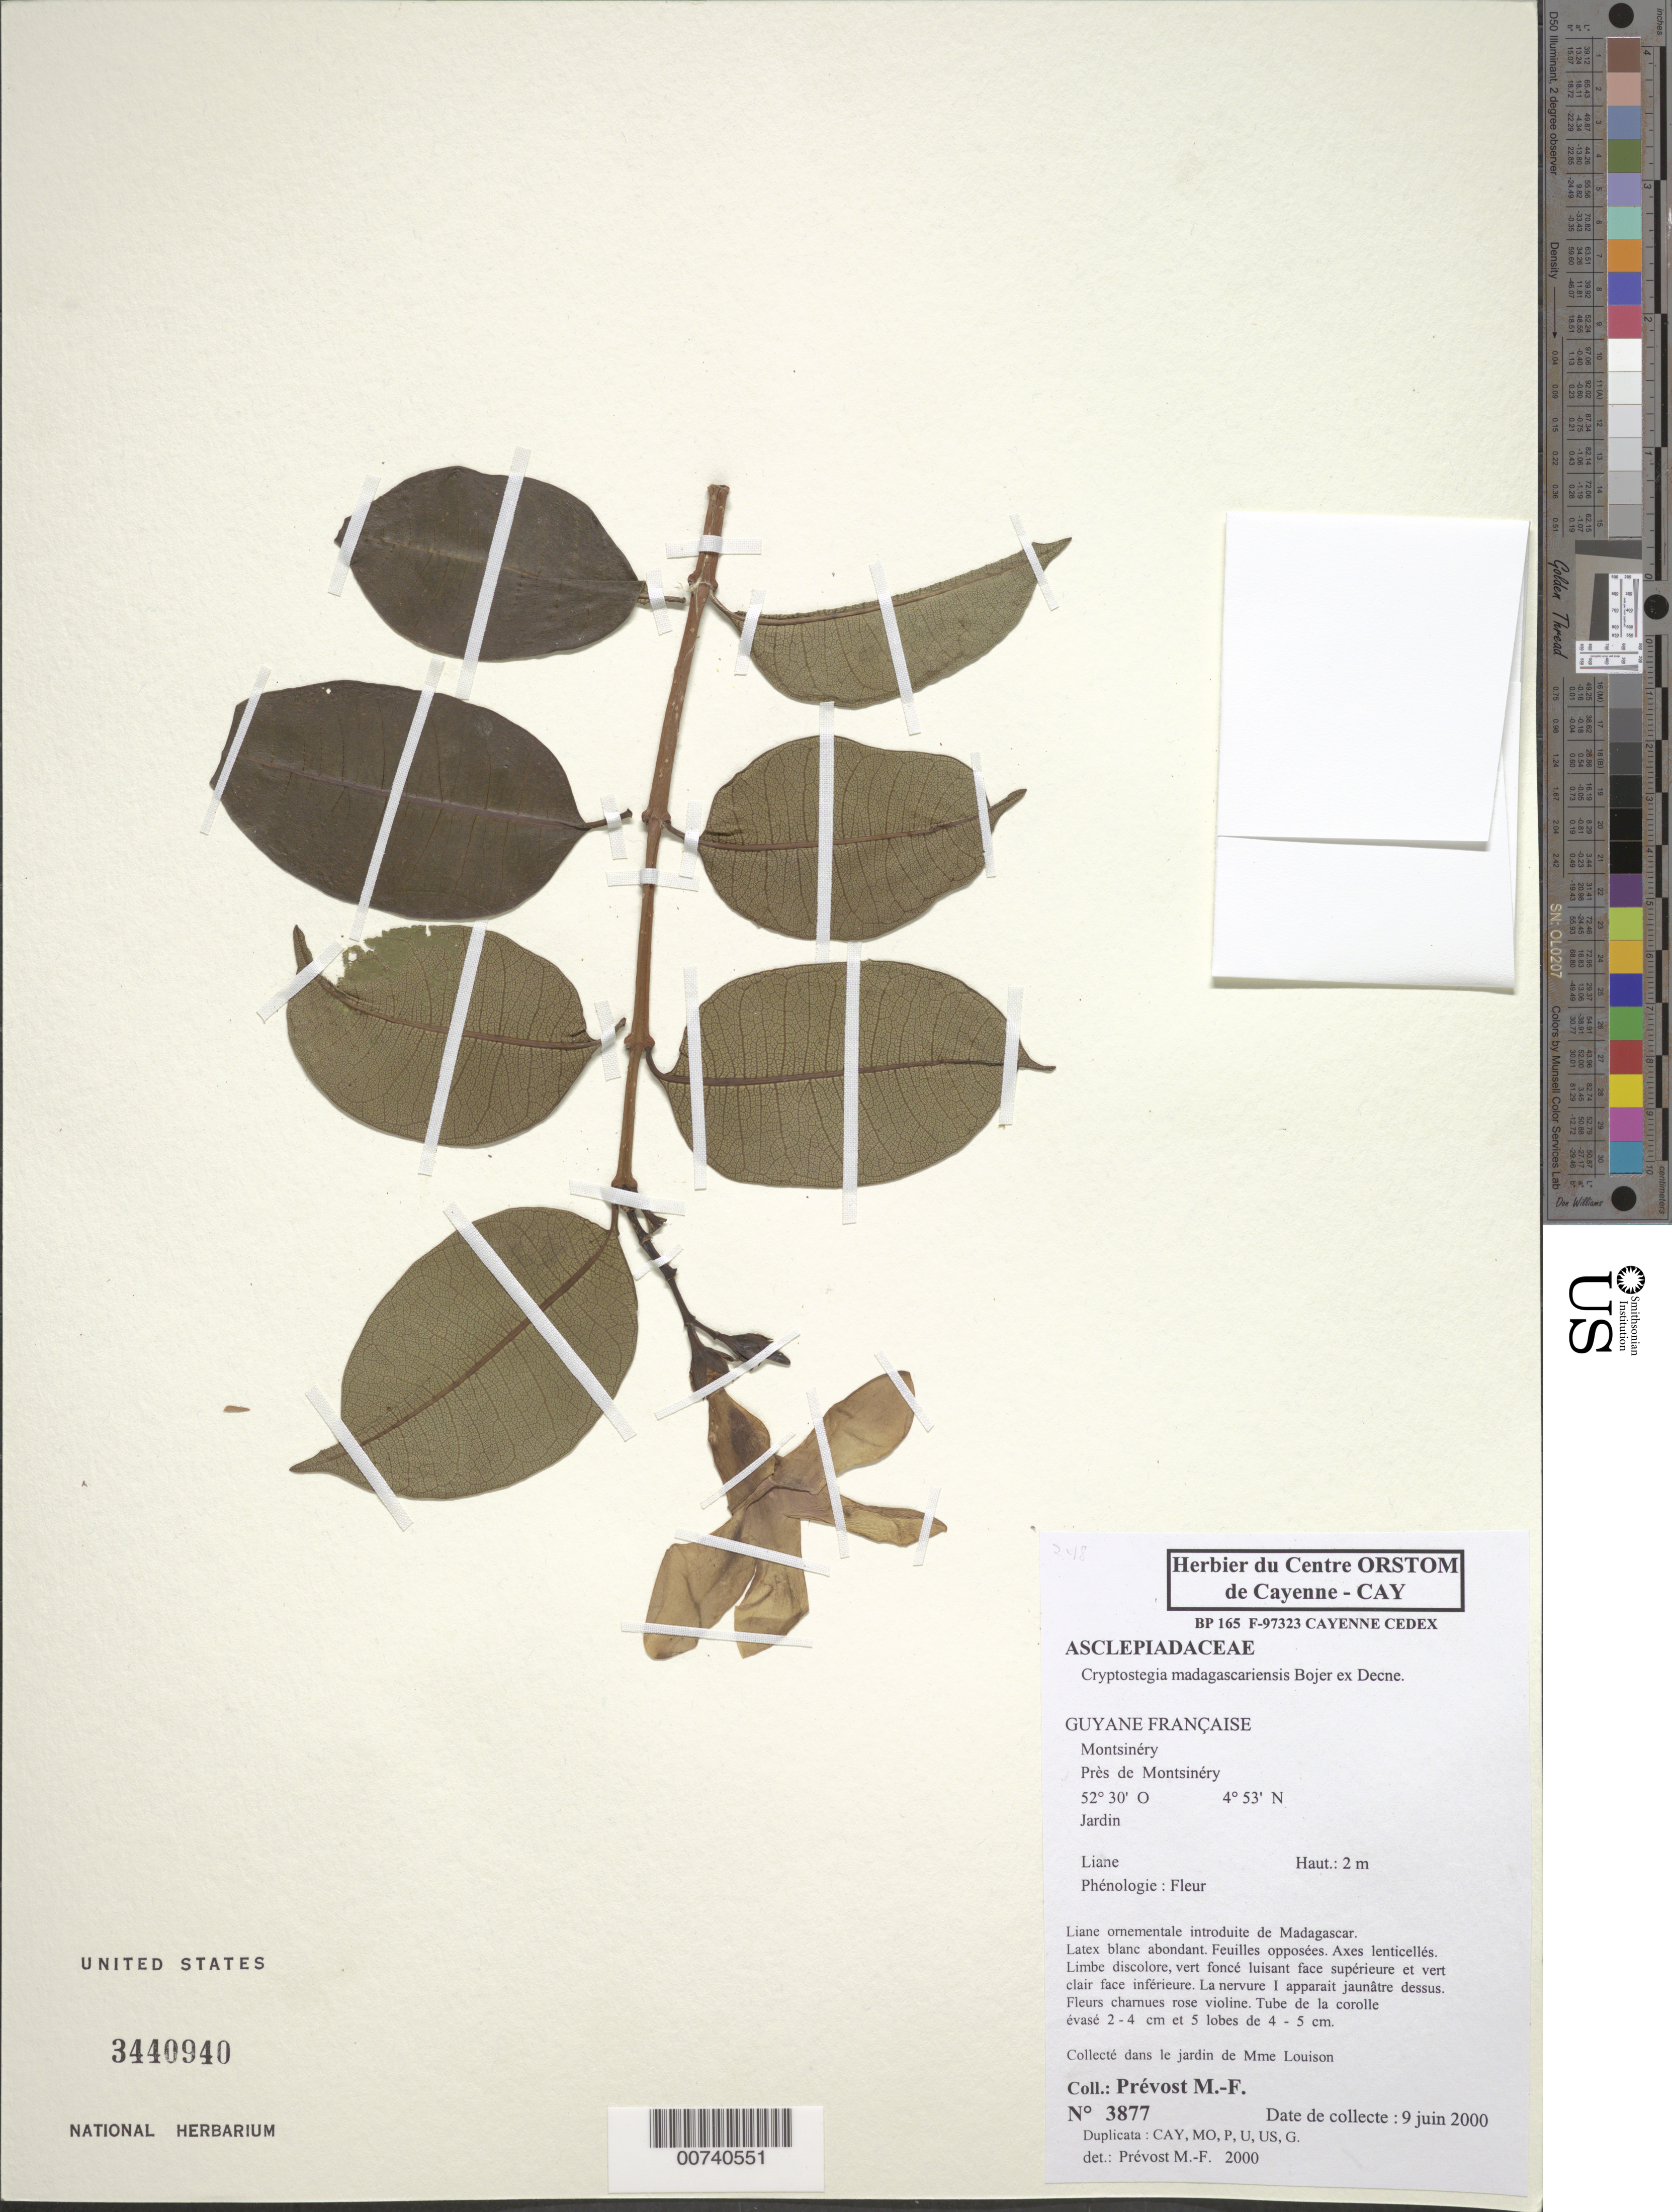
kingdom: Plantae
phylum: Tracheophyta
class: Magnoliopsida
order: Gentianales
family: Apocynaceae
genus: Cryptostegia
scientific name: Cryptostegia madagascariensis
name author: Bojer ex Decne.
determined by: Prévost, M.-F.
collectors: M.-F. Prévost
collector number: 3877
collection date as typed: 9-Jun-00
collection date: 2000-06-09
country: French Guiana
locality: Montsinéry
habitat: Garden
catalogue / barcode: US 3440940